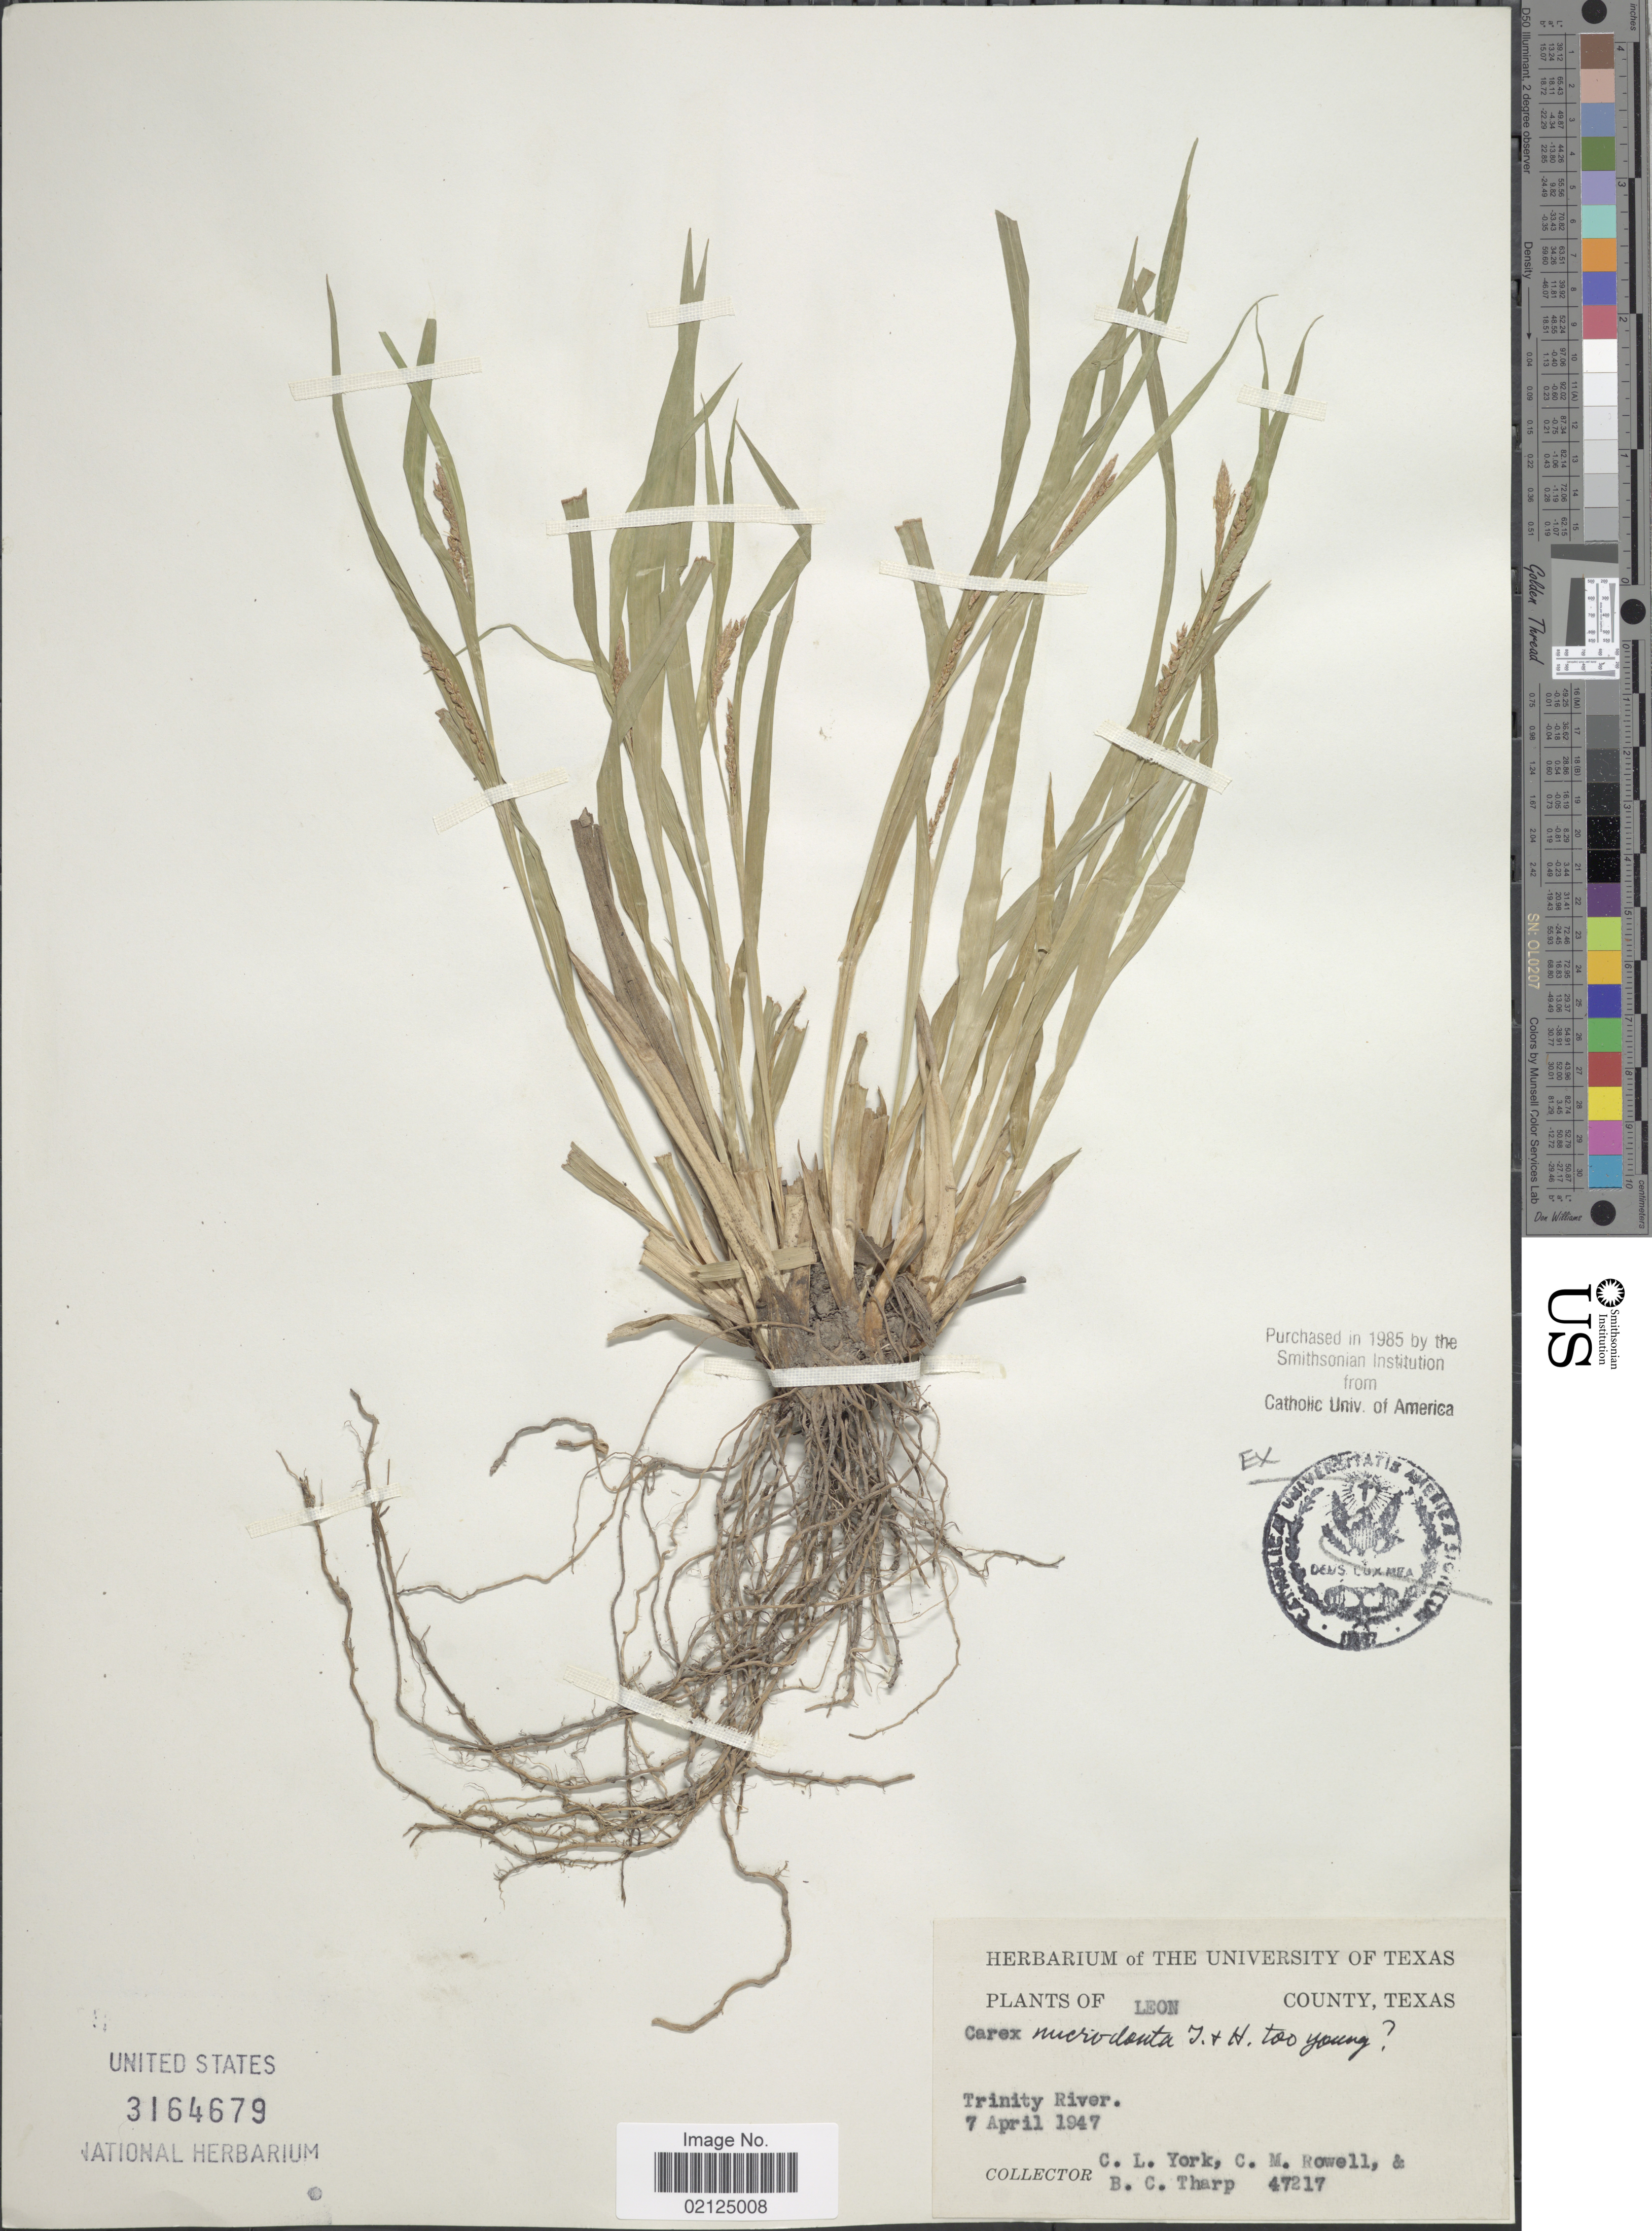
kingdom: Plantae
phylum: Tracheophyta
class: Liliopsida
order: Poales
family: Cyperaceae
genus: Carex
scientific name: Carex microdonta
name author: Torr.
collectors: C. L. York, C. M. Rowell & B. C. Tharp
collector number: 47217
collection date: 1947-04-07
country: United States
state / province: Texas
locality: Leon County, Trinity River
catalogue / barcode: US 3164679